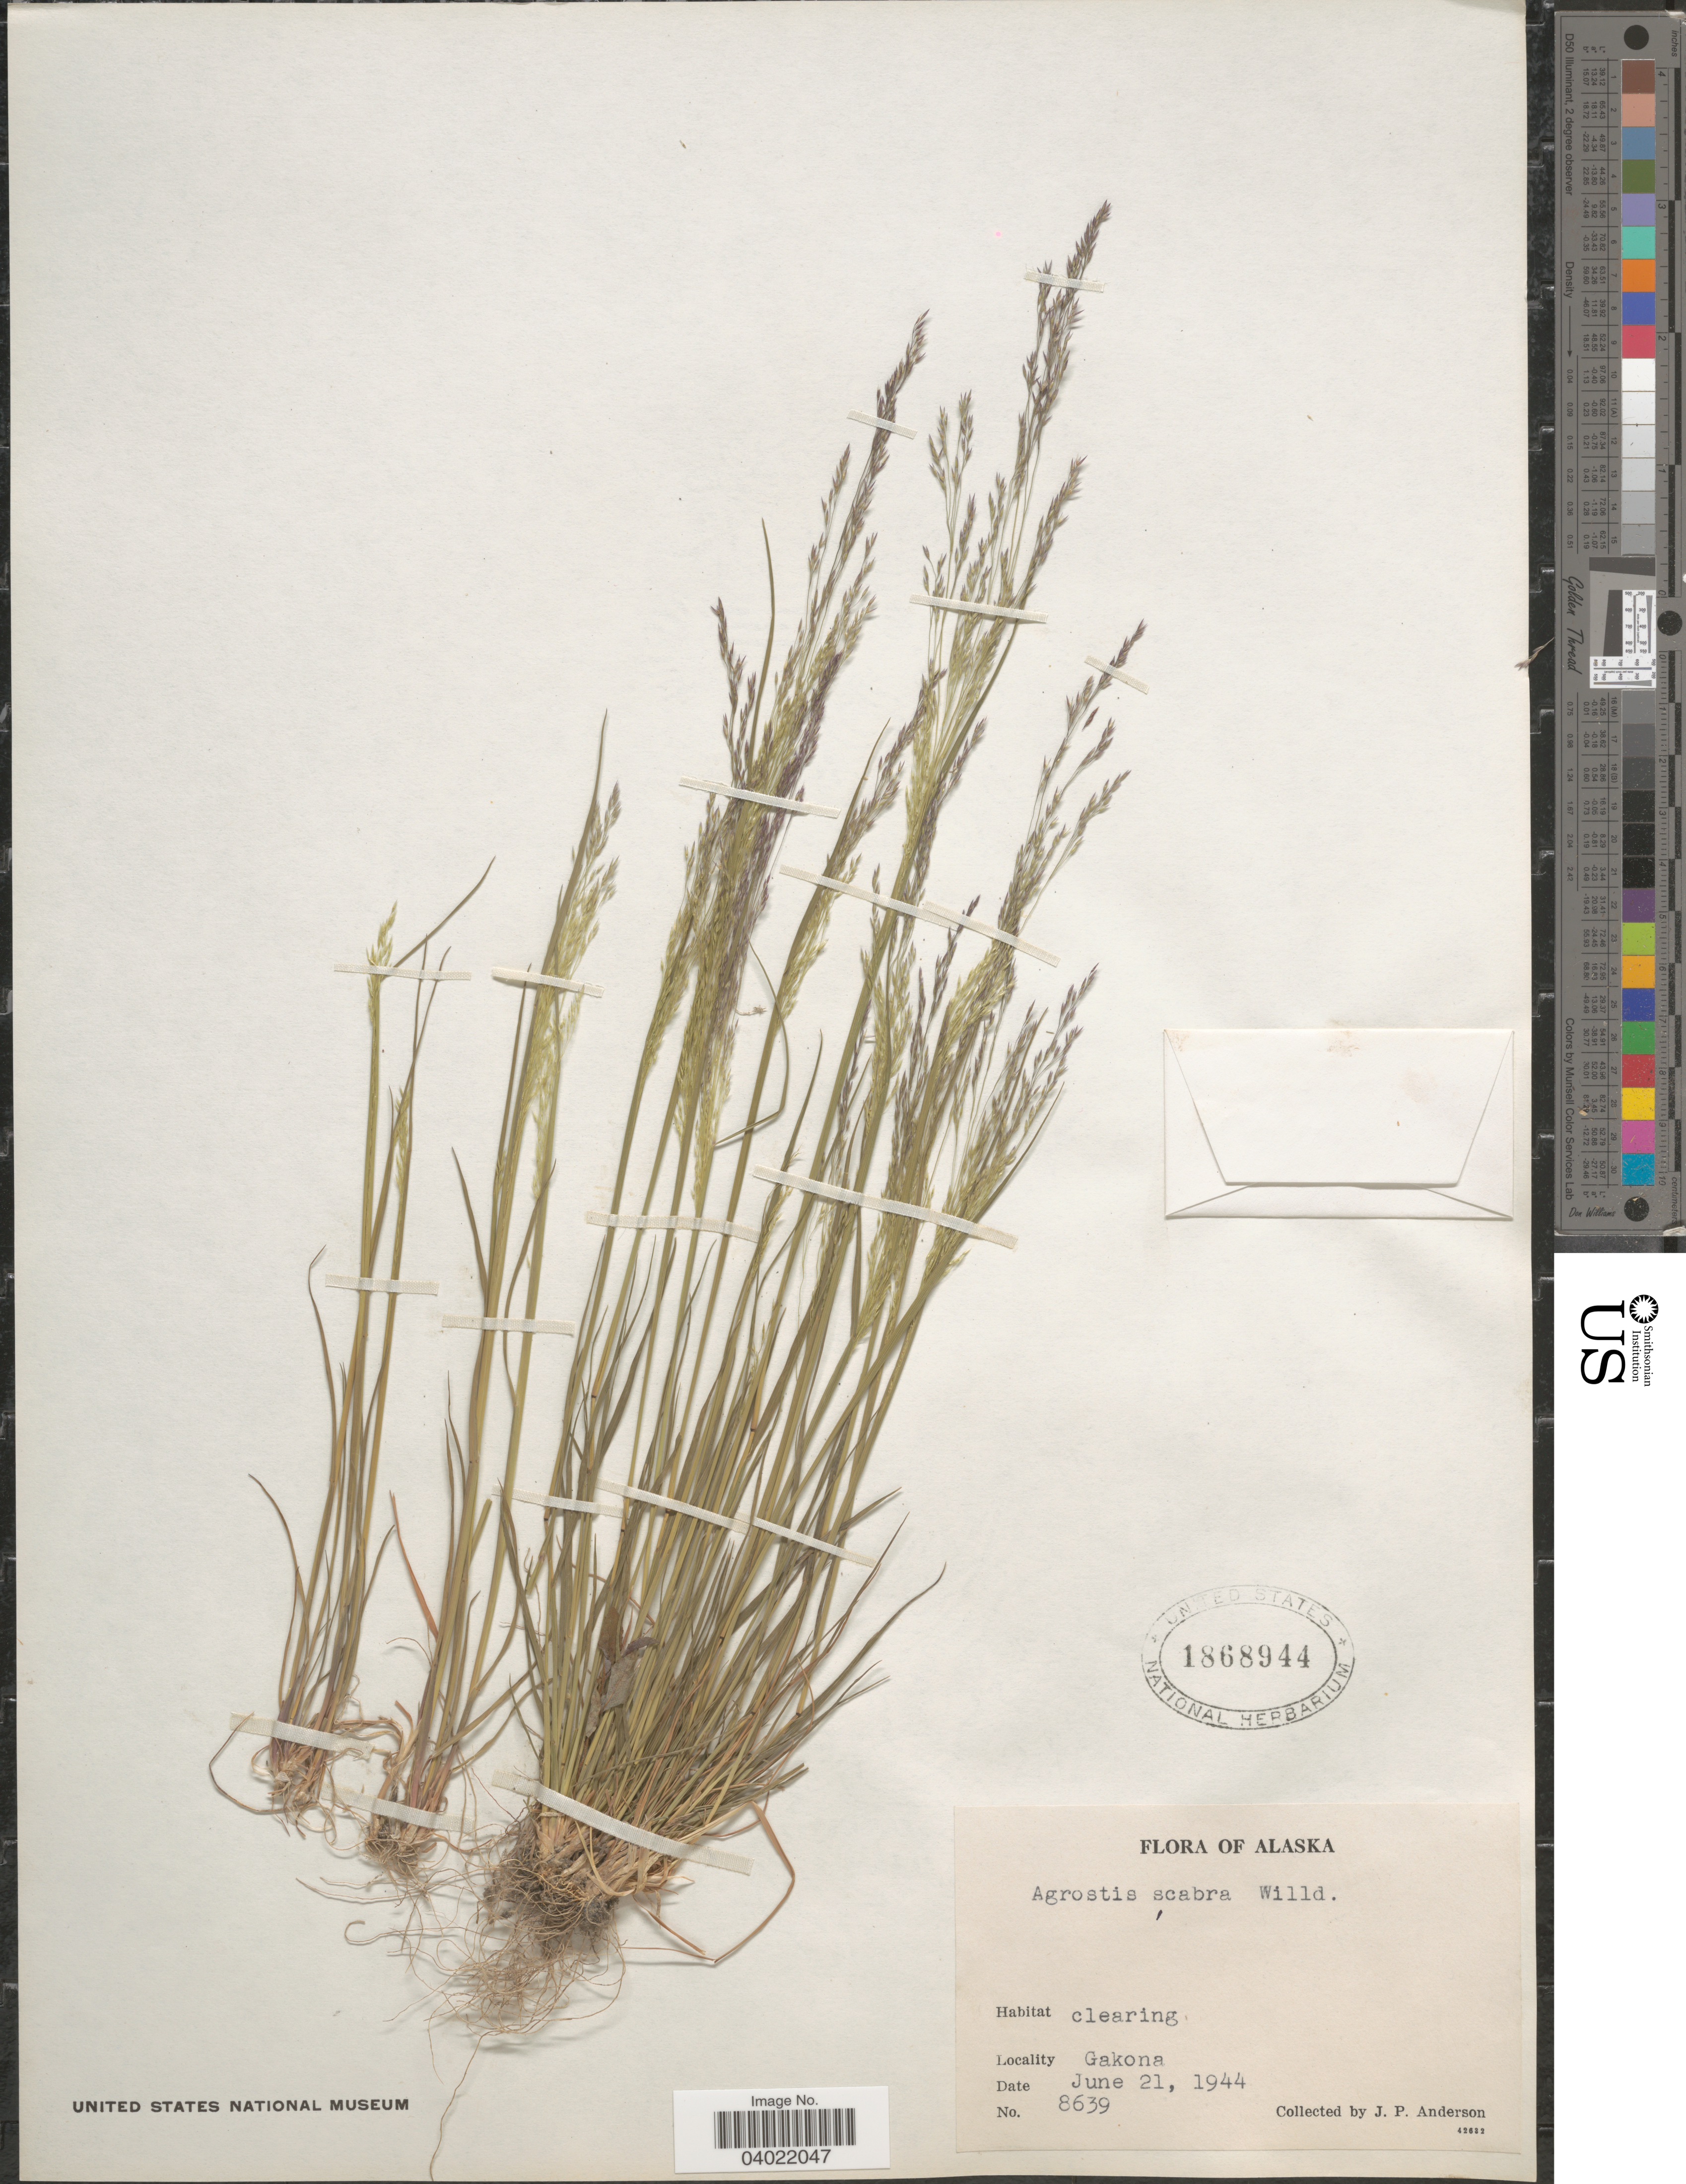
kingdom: Plantae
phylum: Tracheophyta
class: Liliopsida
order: Poales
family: Poaceae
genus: Agrostis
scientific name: Agrostis scabra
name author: Willd.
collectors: J. P. Anderson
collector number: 8639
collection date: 1944-06-21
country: United States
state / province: Alaska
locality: Gakona.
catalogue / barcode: US 1868944